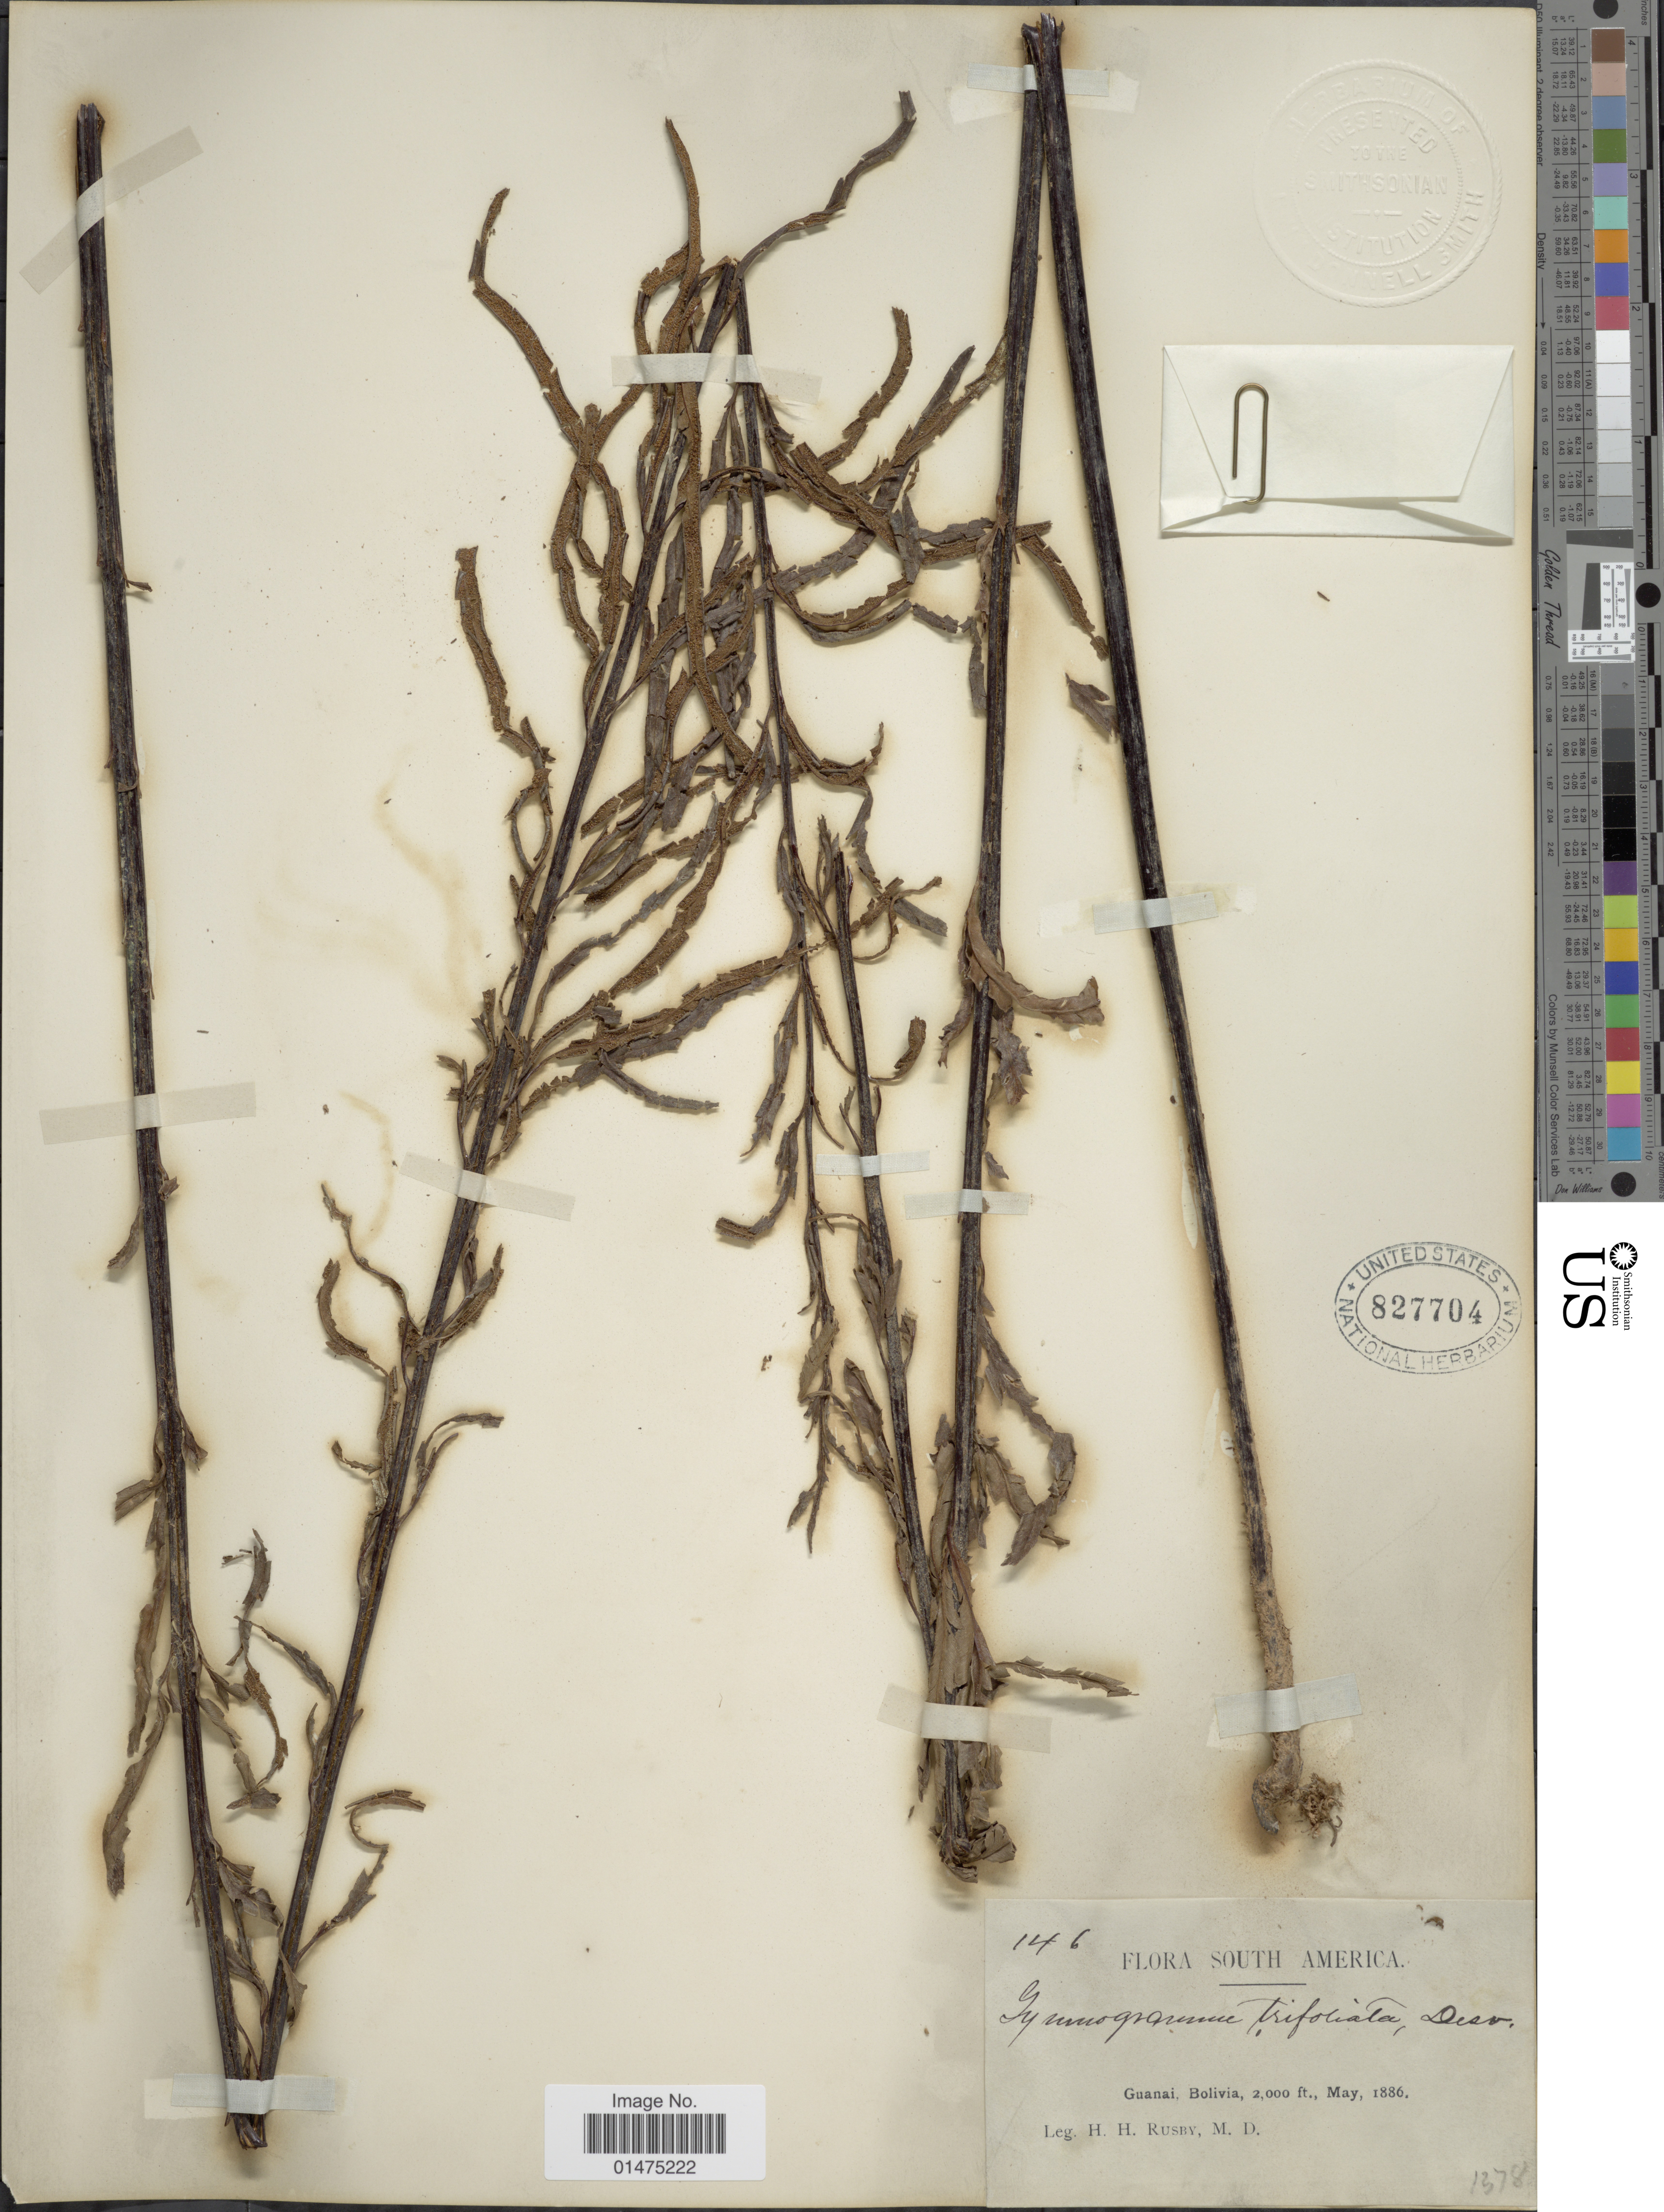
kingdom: Plantae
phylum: Tracheophyta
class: Polypodiopsida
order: Polypodiales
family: Pteridaceae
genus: Pityrogramma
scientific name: Pityrogramma trifoliata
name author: (L.) R.M. Tryon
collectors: H. H. Rusby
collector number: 146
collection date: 1886-05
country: Bolivia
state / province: La Páz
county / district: Larecaja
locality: Guanay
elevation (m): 610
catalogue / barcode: US 827704